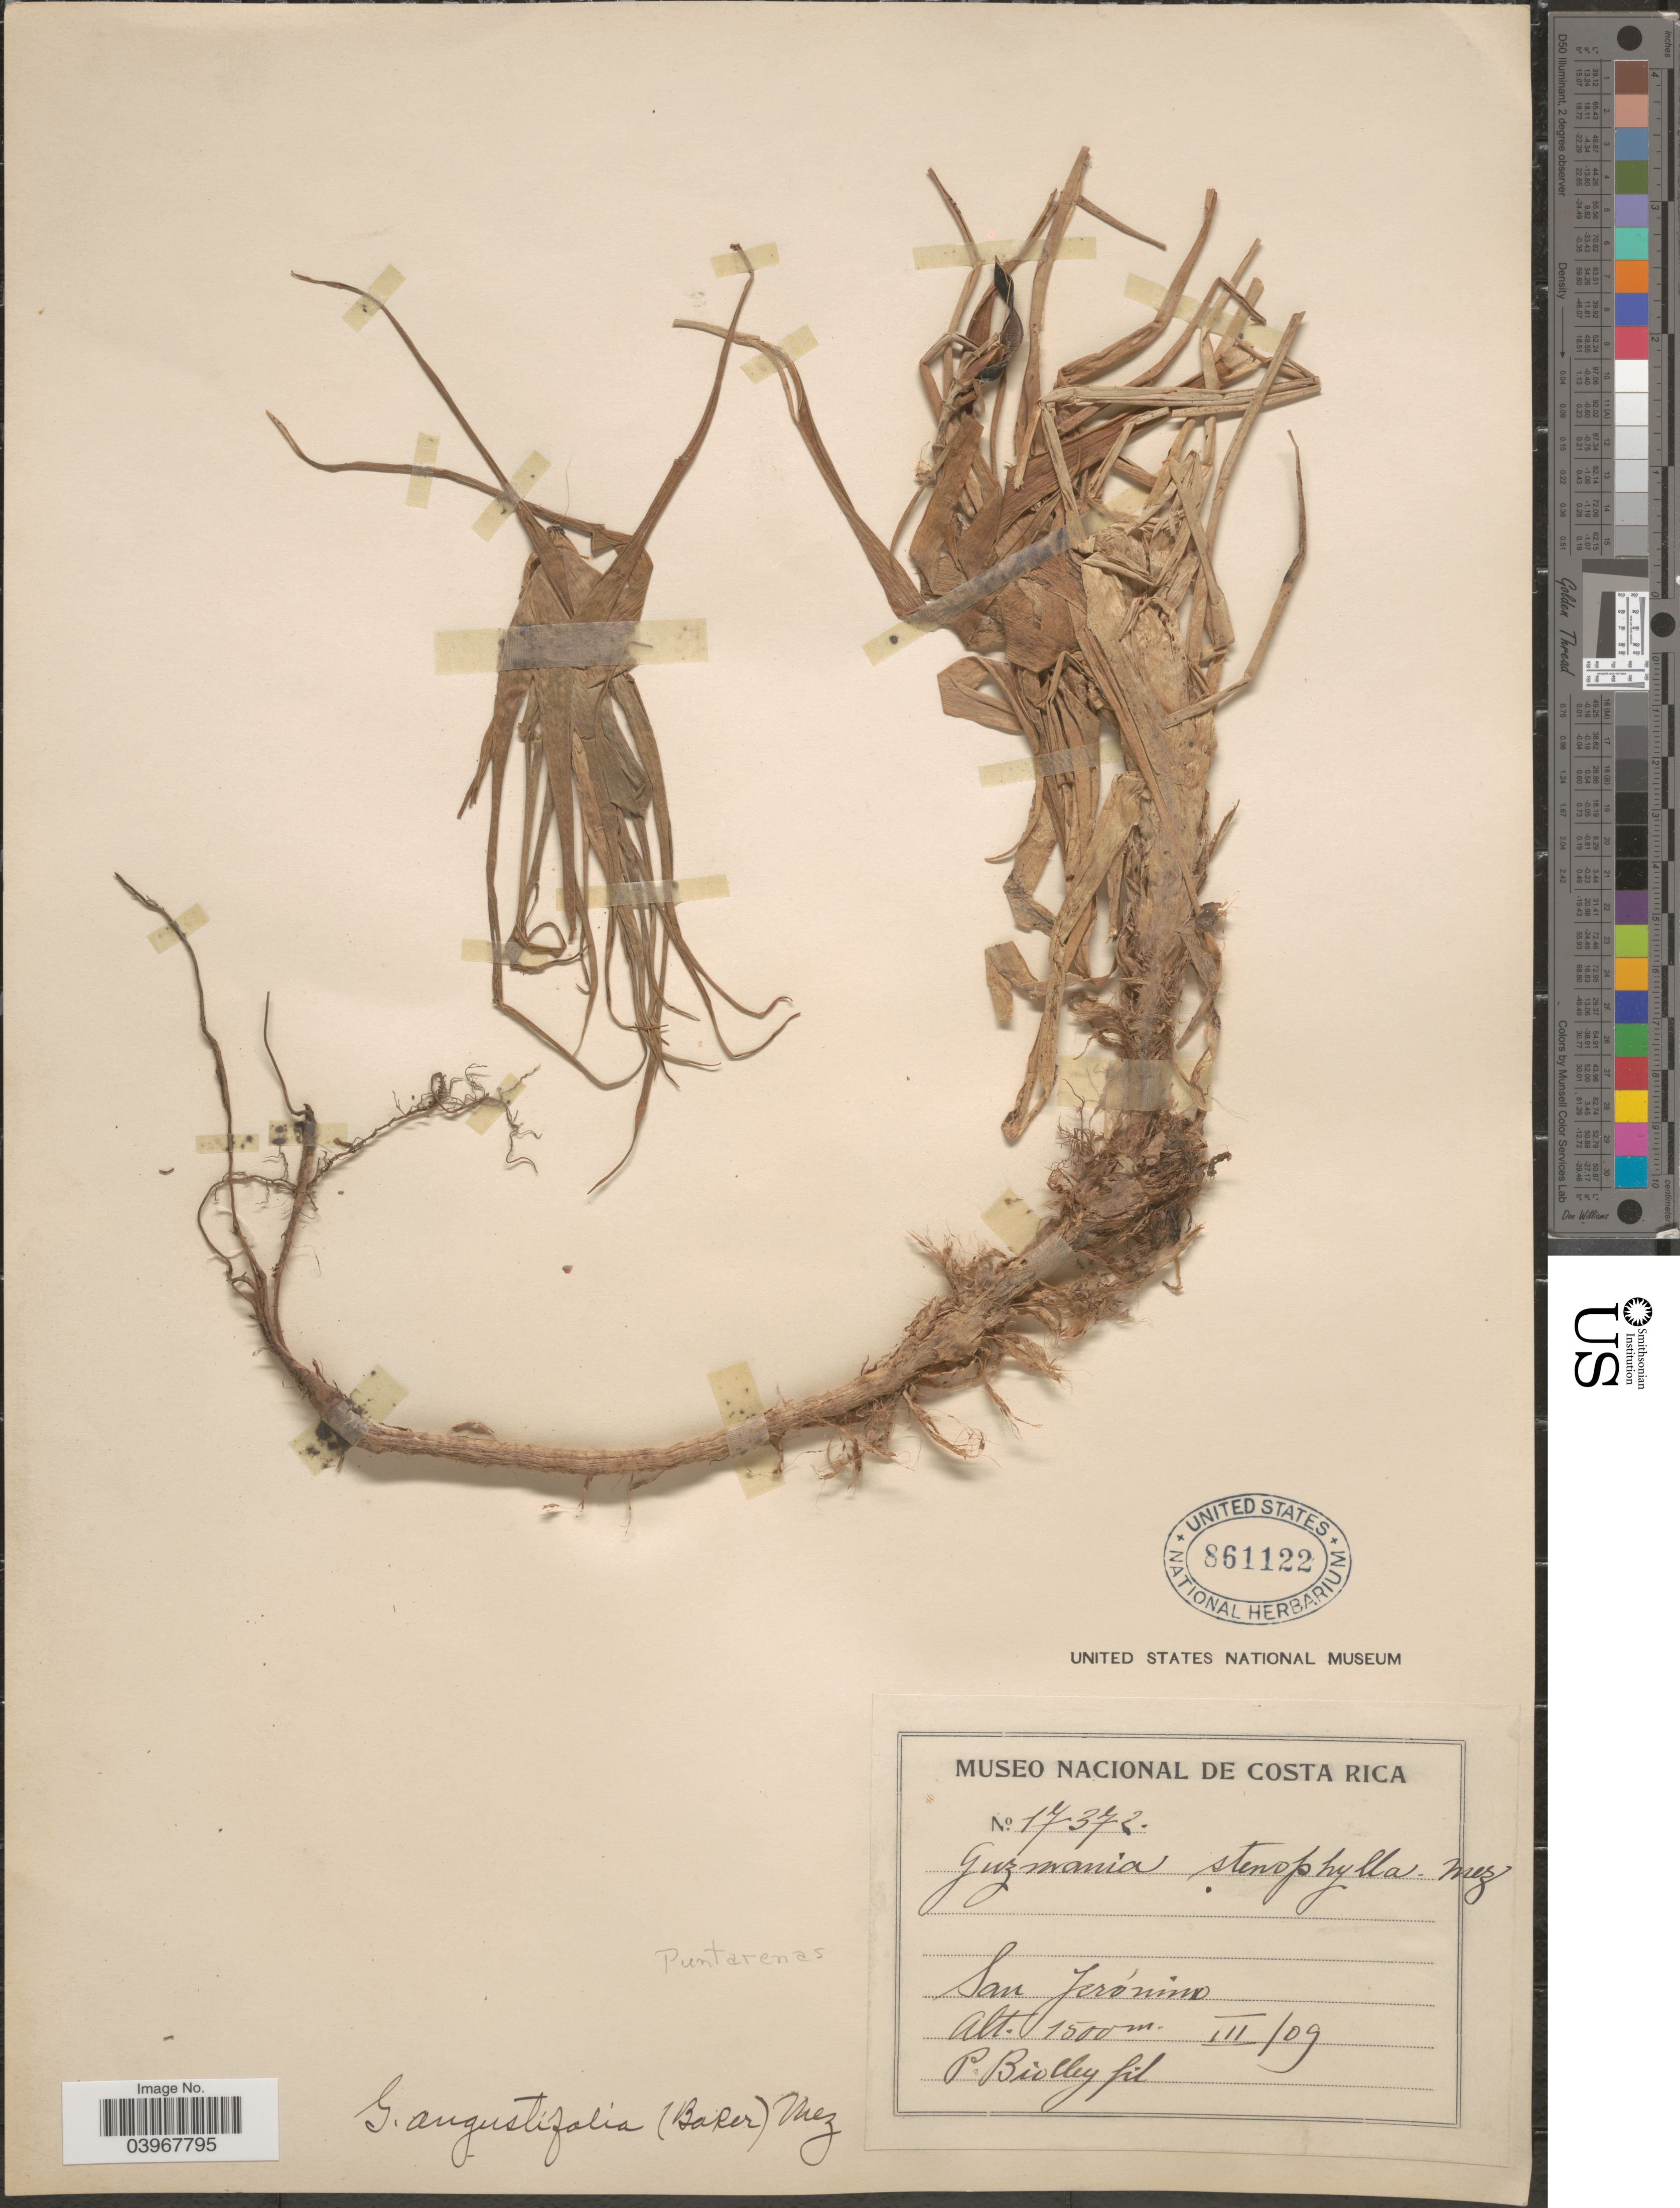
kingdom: Plantae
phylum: Tracheophyta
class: Liliopsida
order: Poales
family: Bromeliaceae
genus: Guzmania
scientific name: Guzmania angustifolia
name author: (Baker) Wittm.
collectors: P. Biolley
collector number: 17372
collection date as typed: Transcribed d/m/y: /3/9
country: Costa Rica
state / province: Puntarenas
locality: San Jerónimo.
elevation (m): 1500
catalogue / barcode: US 861122